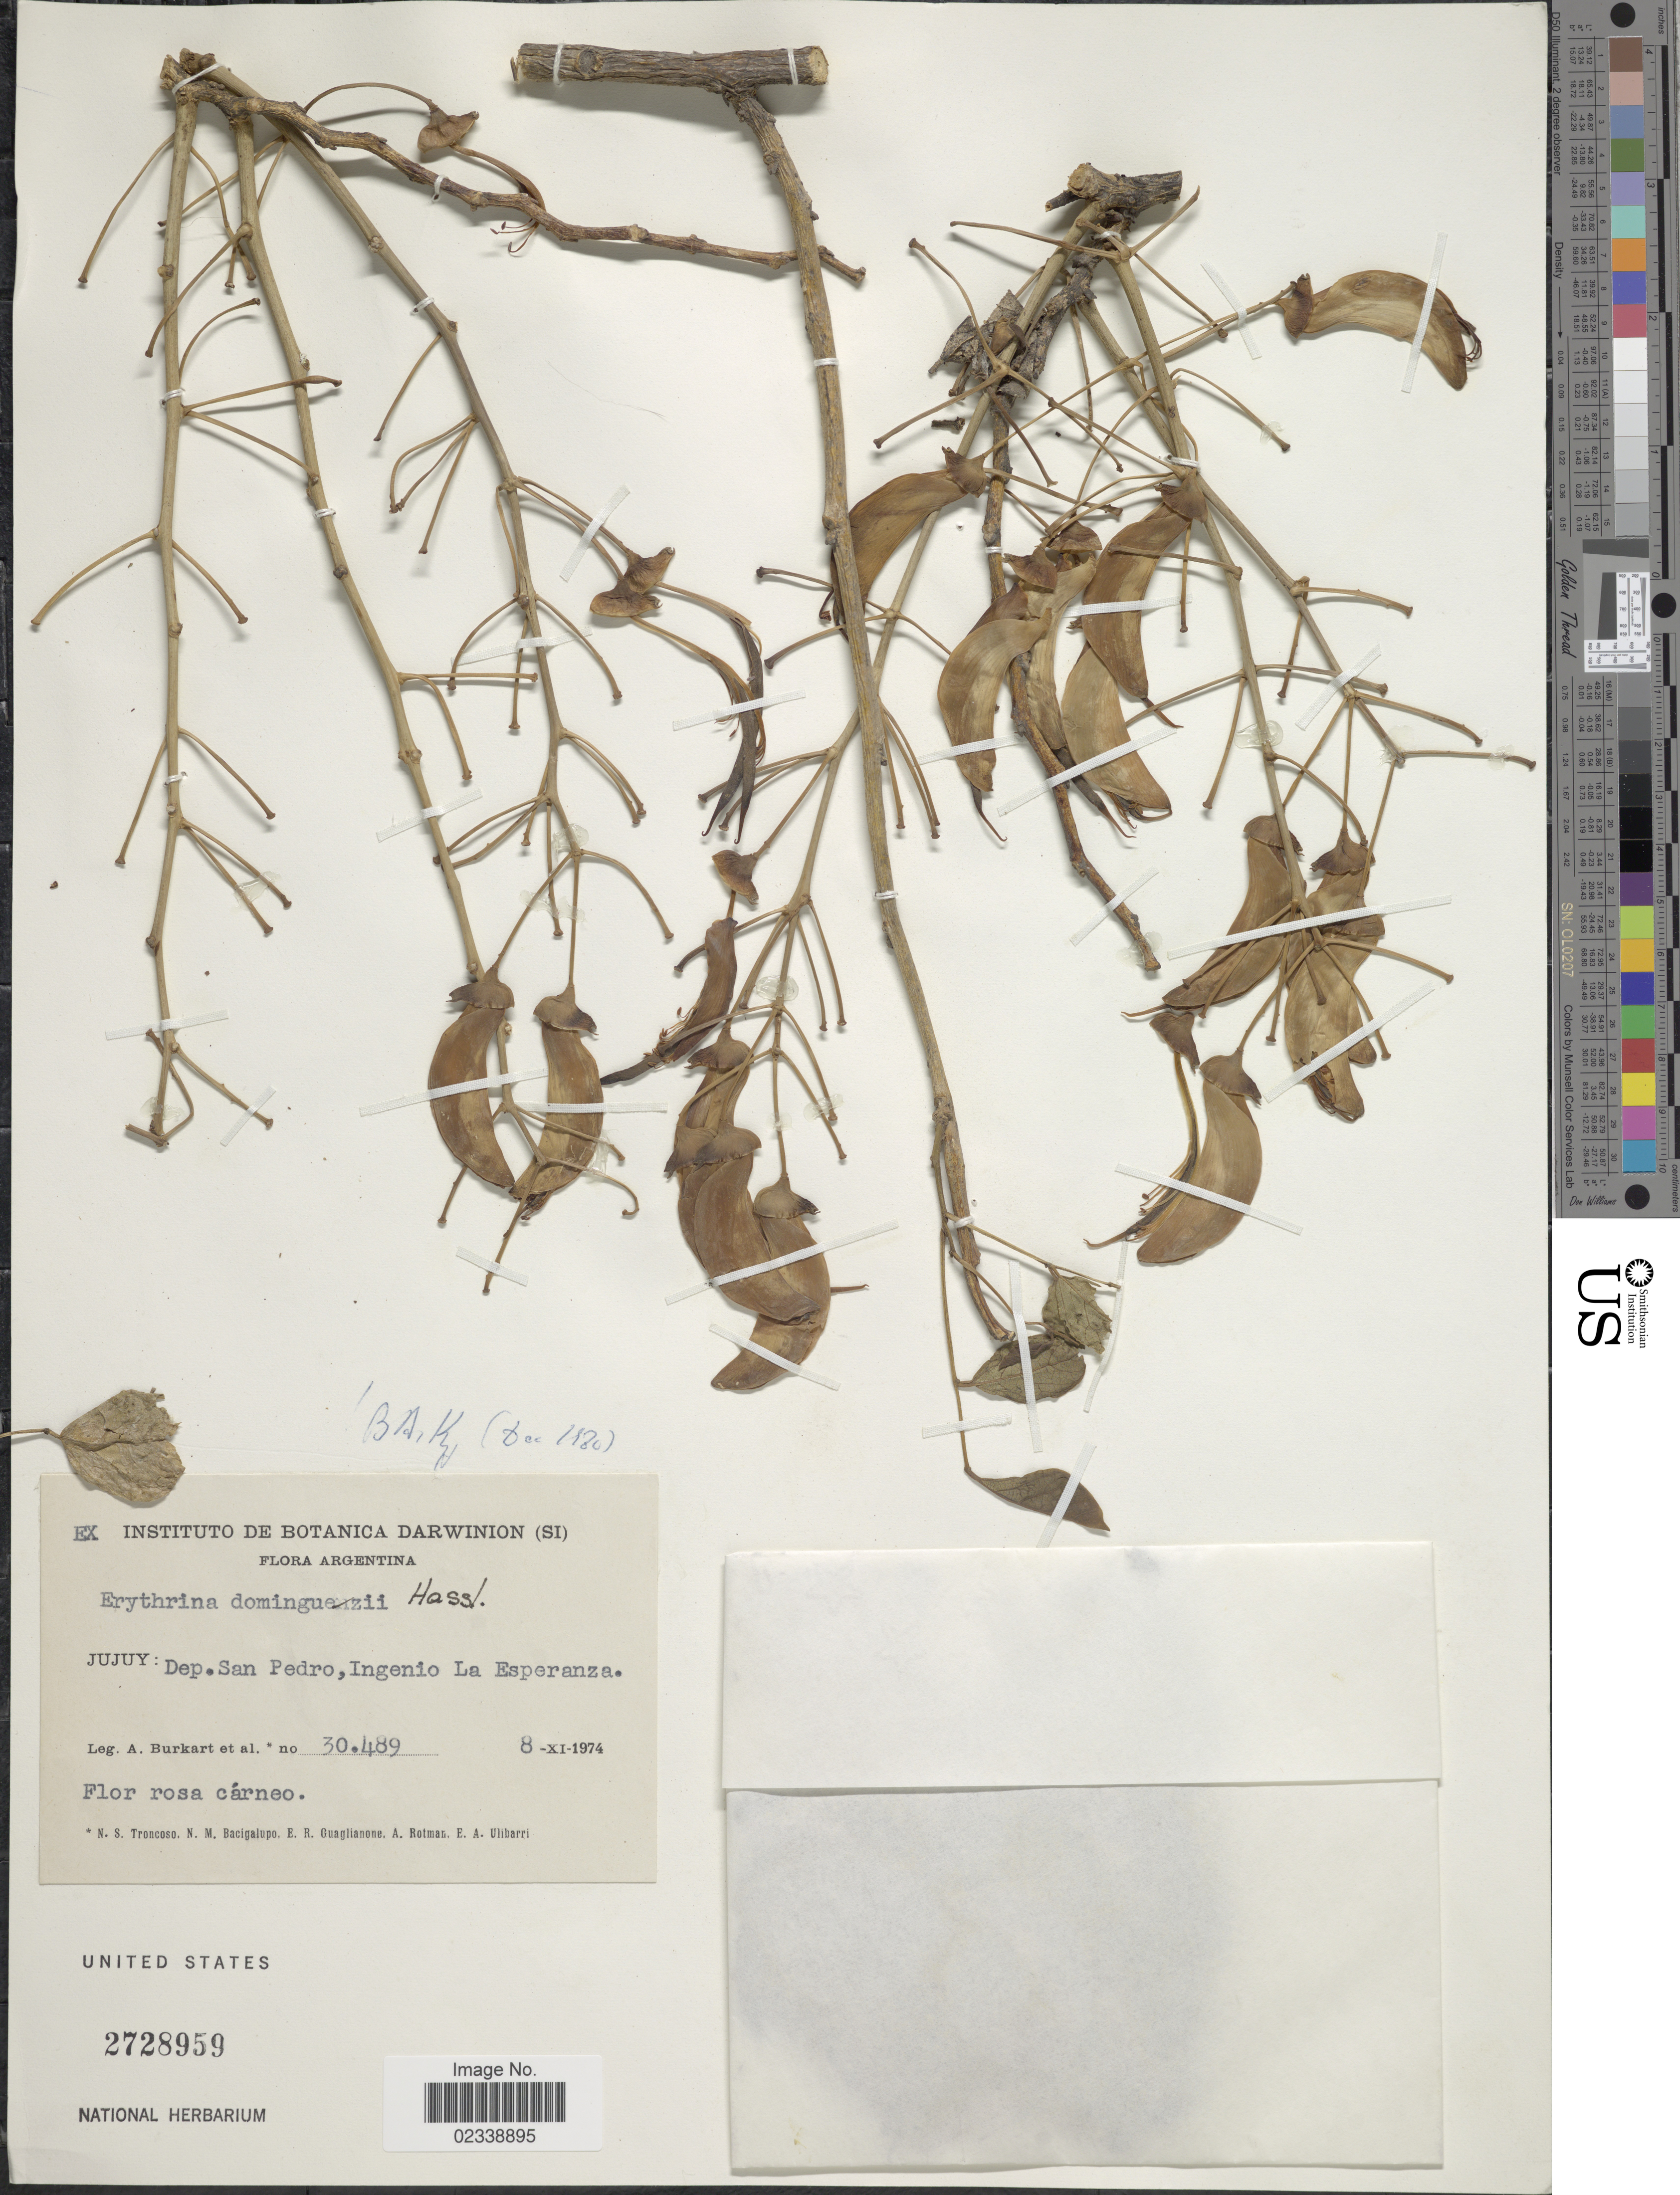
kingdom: Plantae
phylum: Tracheophyta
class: Magnoliopsida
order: Fabales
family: Fabaceae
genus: Erythrina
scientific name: Erythrina dominguezii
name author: Hassl.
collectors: A. E. Burkart, N. Troncoso, N. M. Bacigalupo, E. R. Guaglianone & et al.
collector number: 30489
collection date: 1974-11-08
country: Argentina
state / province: Jujuy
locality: Dep. San Pedro, Ingenio La Esperanza.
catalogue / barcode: US 2728959